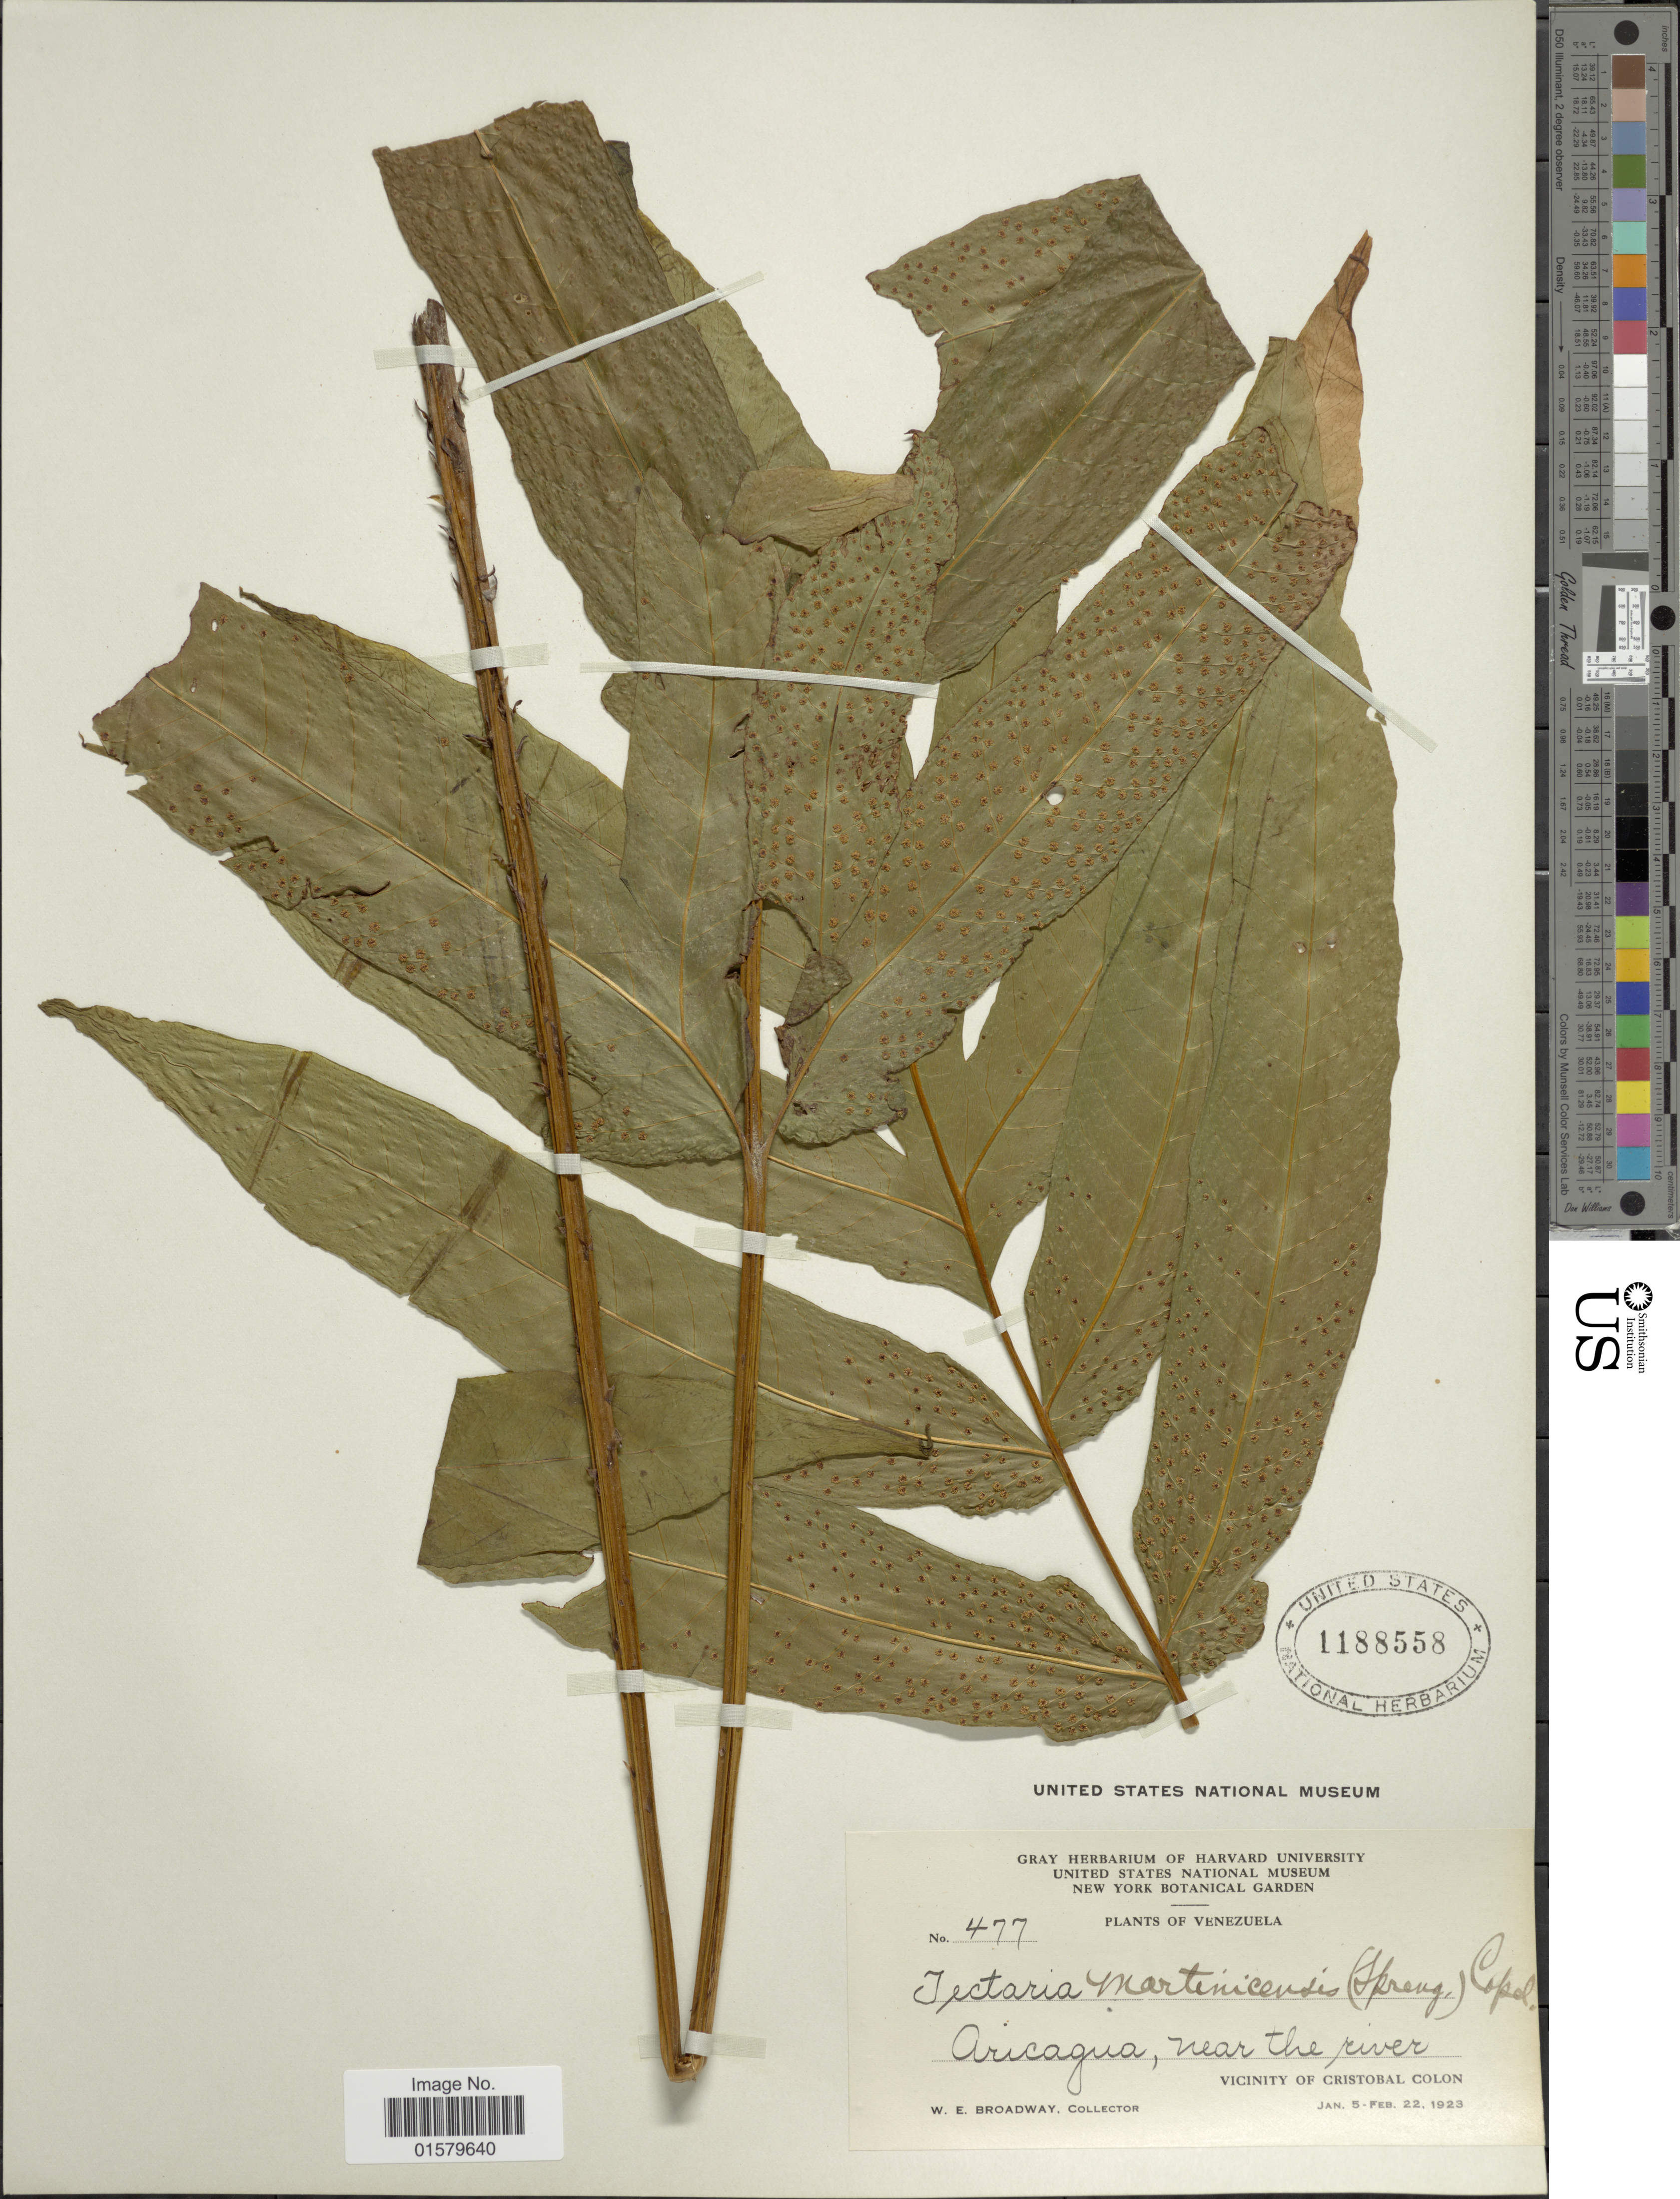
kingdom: Plantae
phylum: Tracheophyta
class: Polypodiopsida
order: Polypodiales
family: Tectariaceae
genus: Tectaria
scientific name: Tectaria incisa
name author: Cav.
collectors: W. E. Broadway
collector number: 477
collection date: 1923-01-05/1923-02-22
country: Venezuela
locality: Aricagua, near the river, vicinity of Cristobal Colon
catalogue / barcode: US 1188558